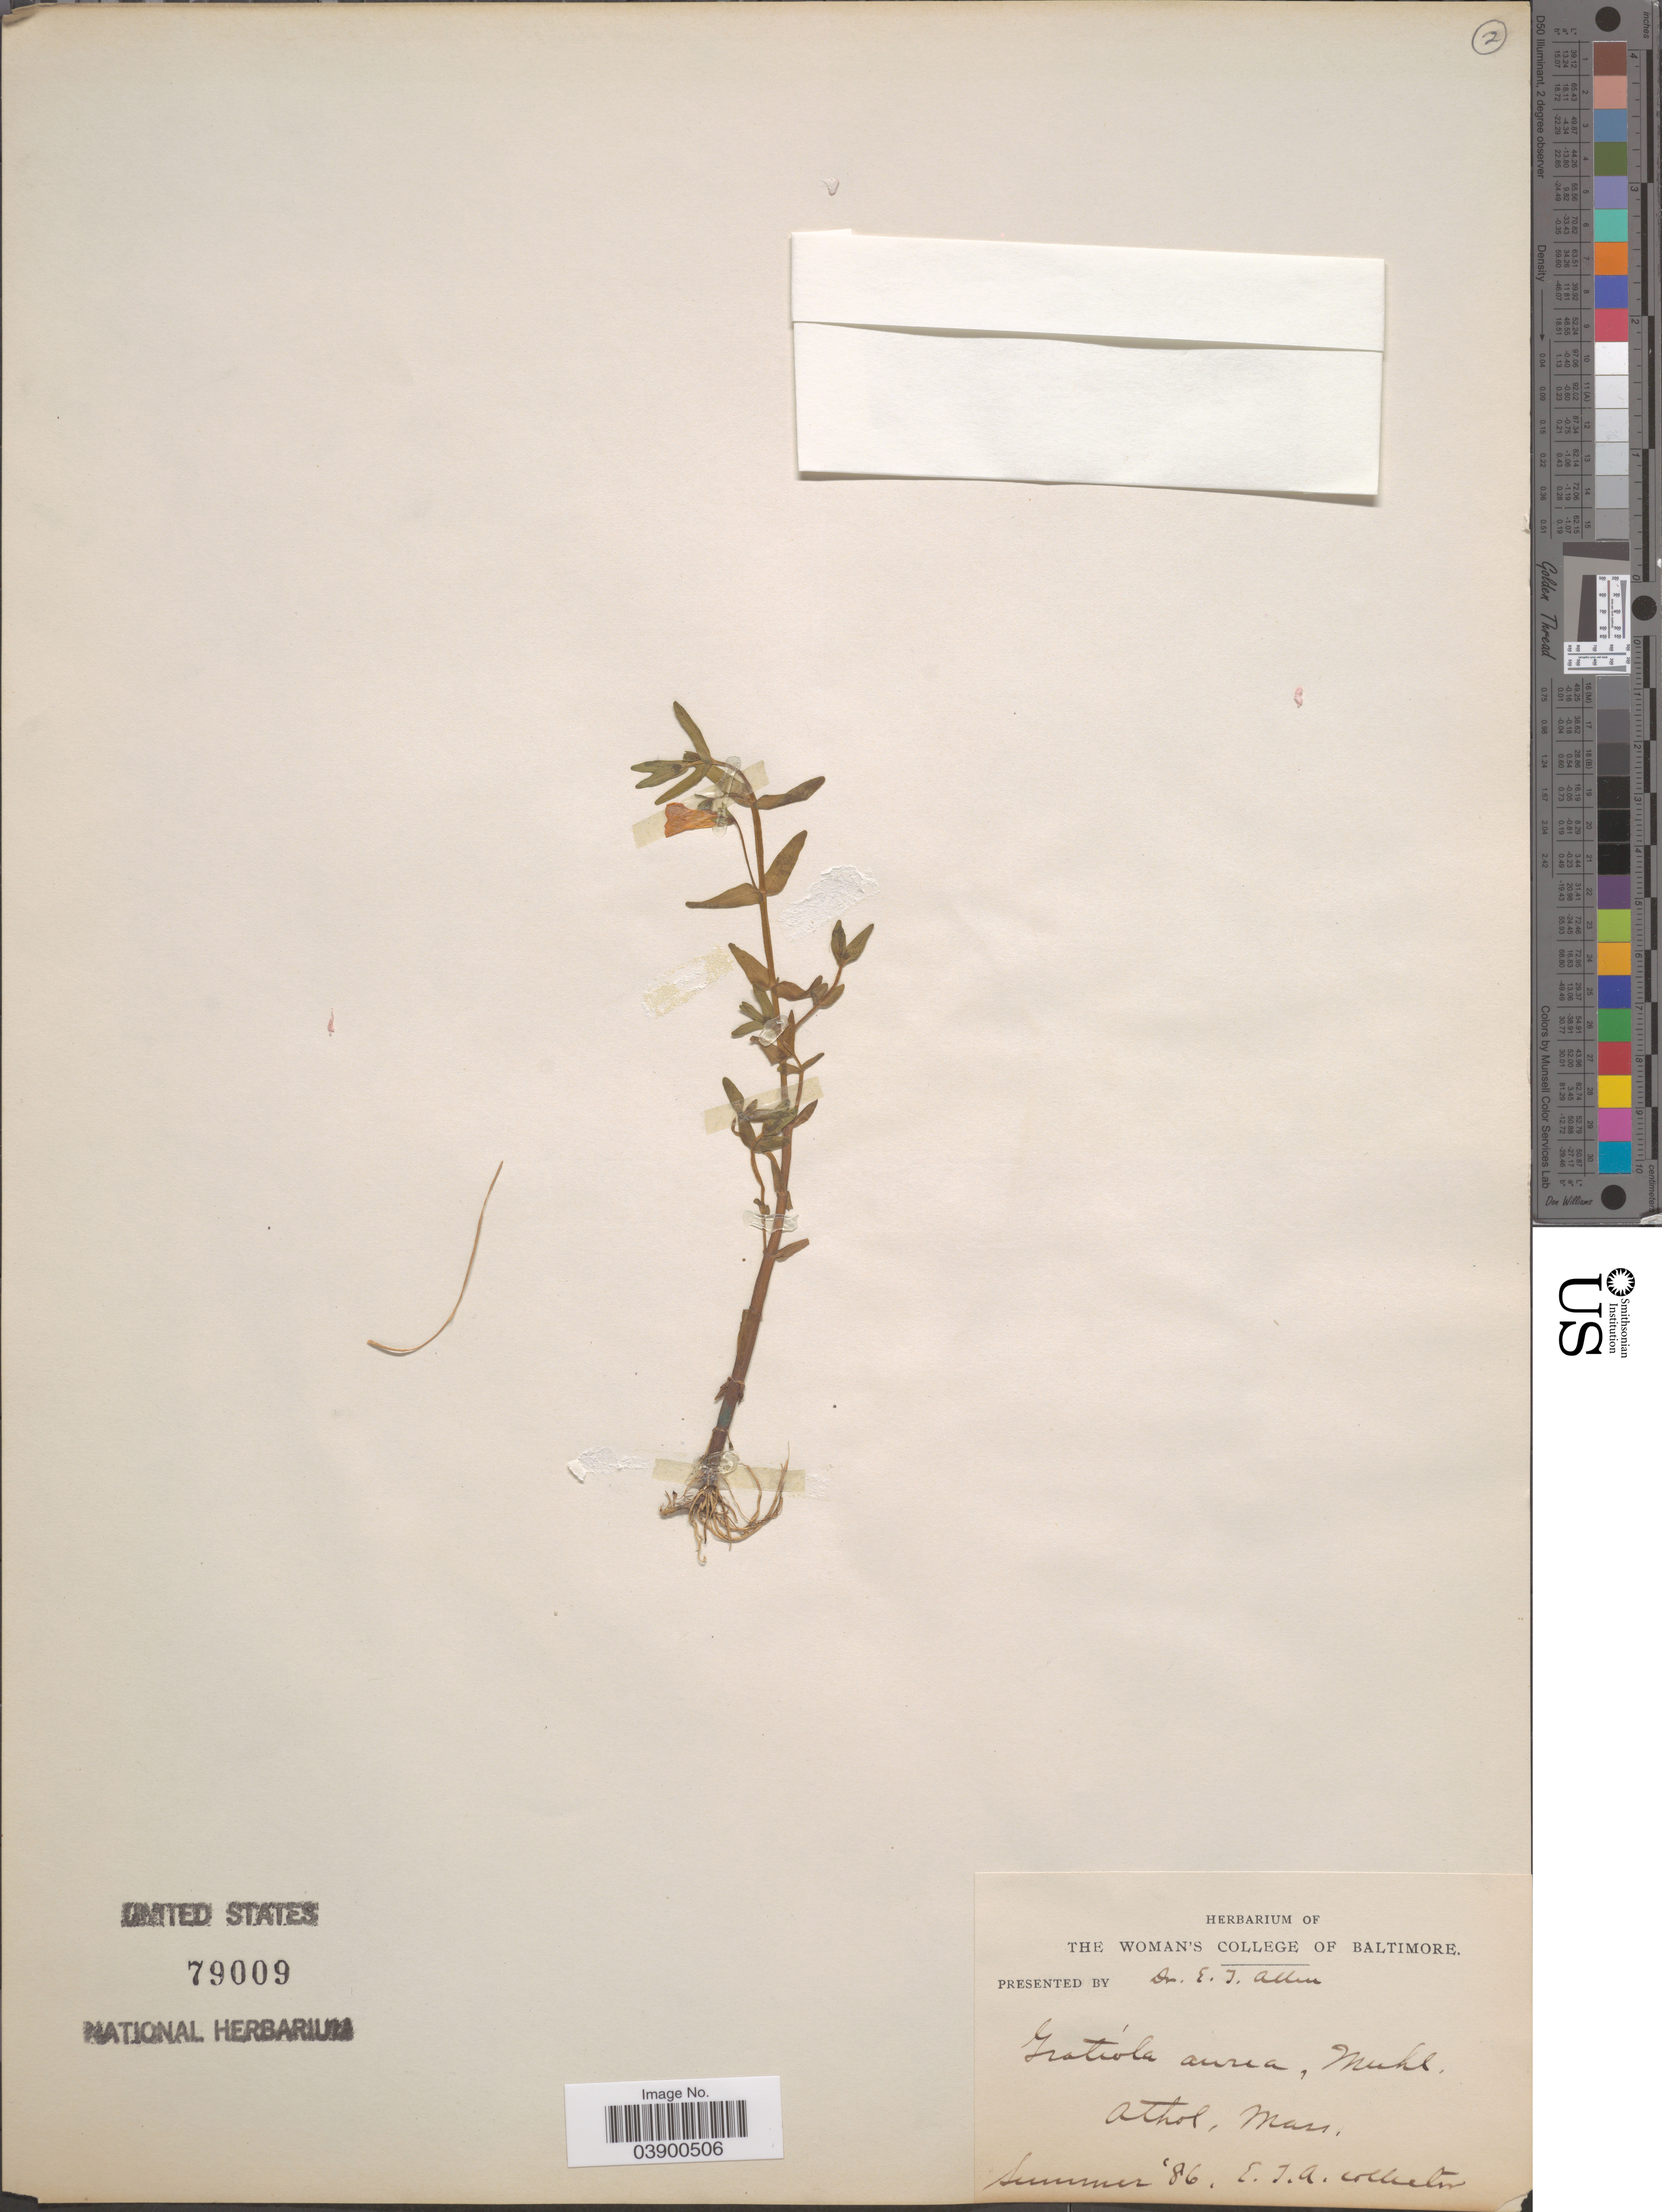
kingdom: Plantae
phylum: Tracheophyta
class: Magnoliopsida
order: Lamiales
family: Plantaginaceae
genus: Gratiola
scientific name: Gratiola aurea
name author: Pursh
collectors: E. J. Allen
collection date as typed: Summer '86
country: United States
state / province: Massachusetts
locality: Athol.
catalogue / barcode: US 79009